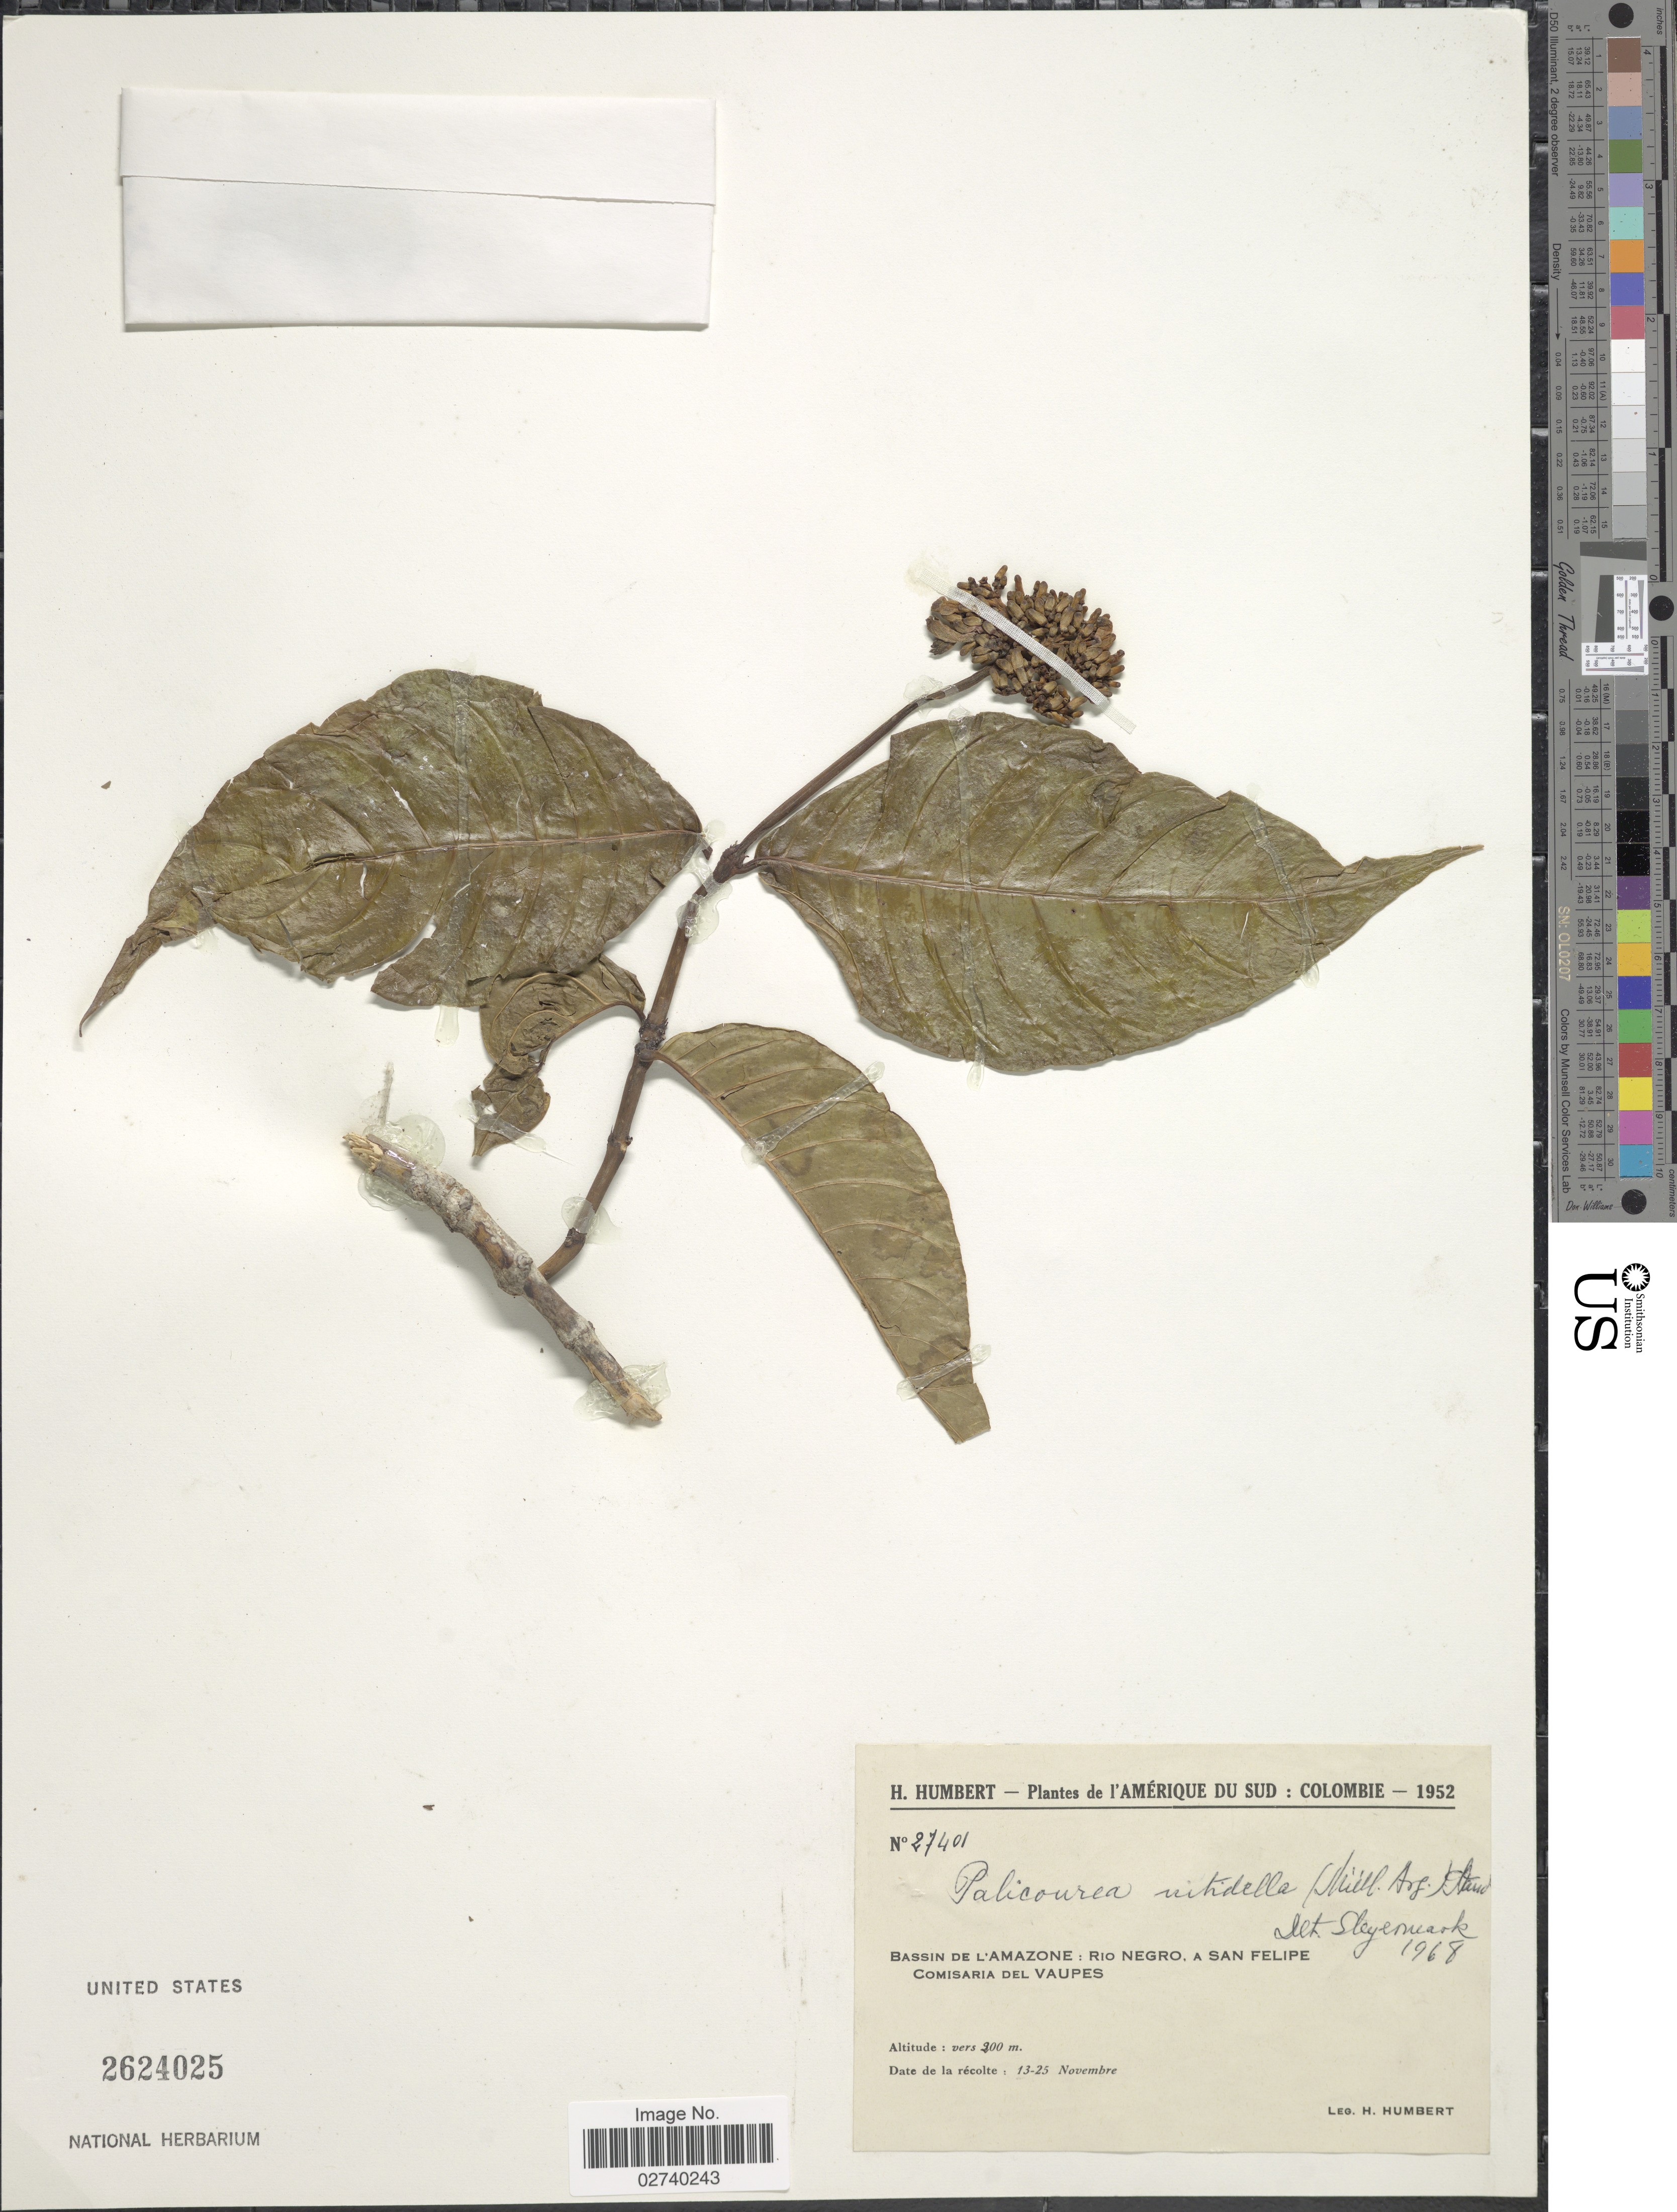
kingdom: Plantae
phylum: Tracheophyta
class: Magnoliopsida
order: Gentianales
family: Rubiaceae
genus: Palicourea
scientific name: Palicourea nitidella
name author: (Müll. Arg.) Standl.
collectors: H. Humbert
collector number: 27401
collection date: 1952-11-13/1952-11-25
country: Colombia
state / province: Vaupés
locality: Bassin de L'Amazone: Rio Negro, A San Felipe, Comisaria del Vaupes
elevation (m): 200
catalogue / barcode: US 2624025